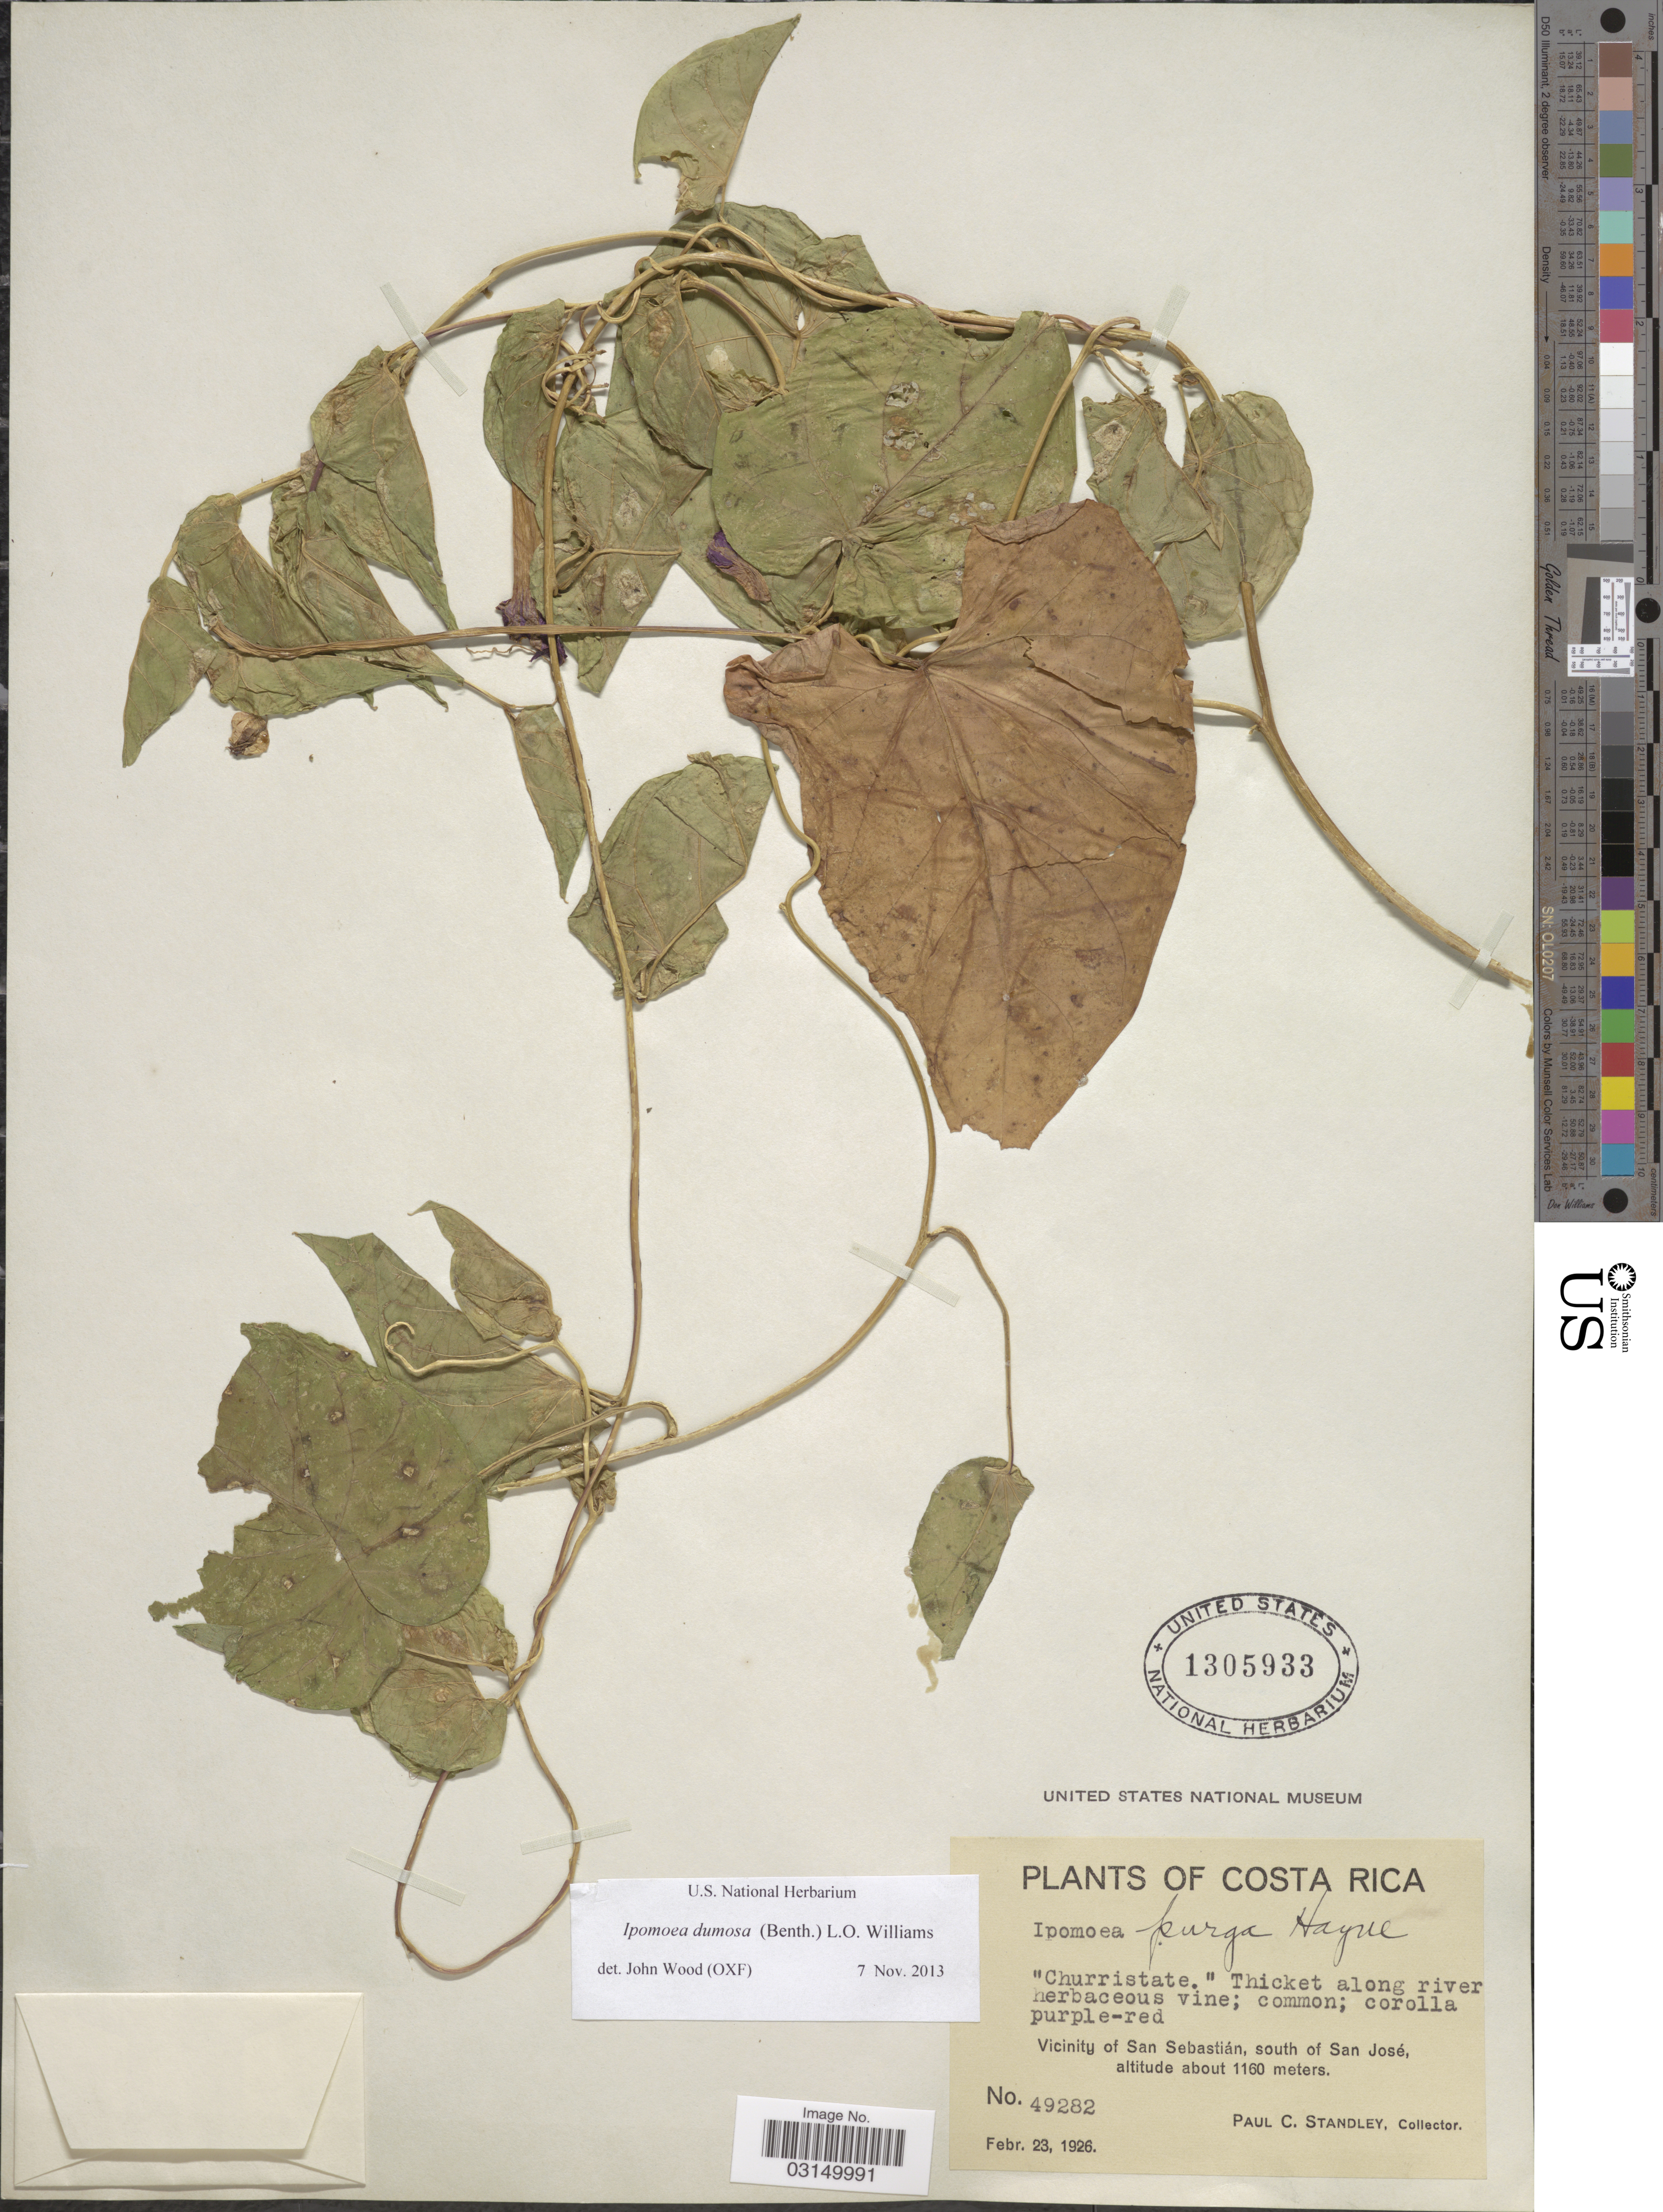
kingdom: Plantae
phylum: Tracheophyta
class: Magnoliopsida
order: Solanales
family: Convolvulaceae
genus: Ipomoea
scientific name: Ipomoea dumosa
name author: (Benth.) L.O. Williams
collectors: P. C. Standley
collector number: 49282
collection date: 1926-02-23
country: Costa Rica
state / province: San José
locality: Vicinity of San Sebastián, south of San José.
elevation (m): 1160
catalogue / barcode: US 1305933